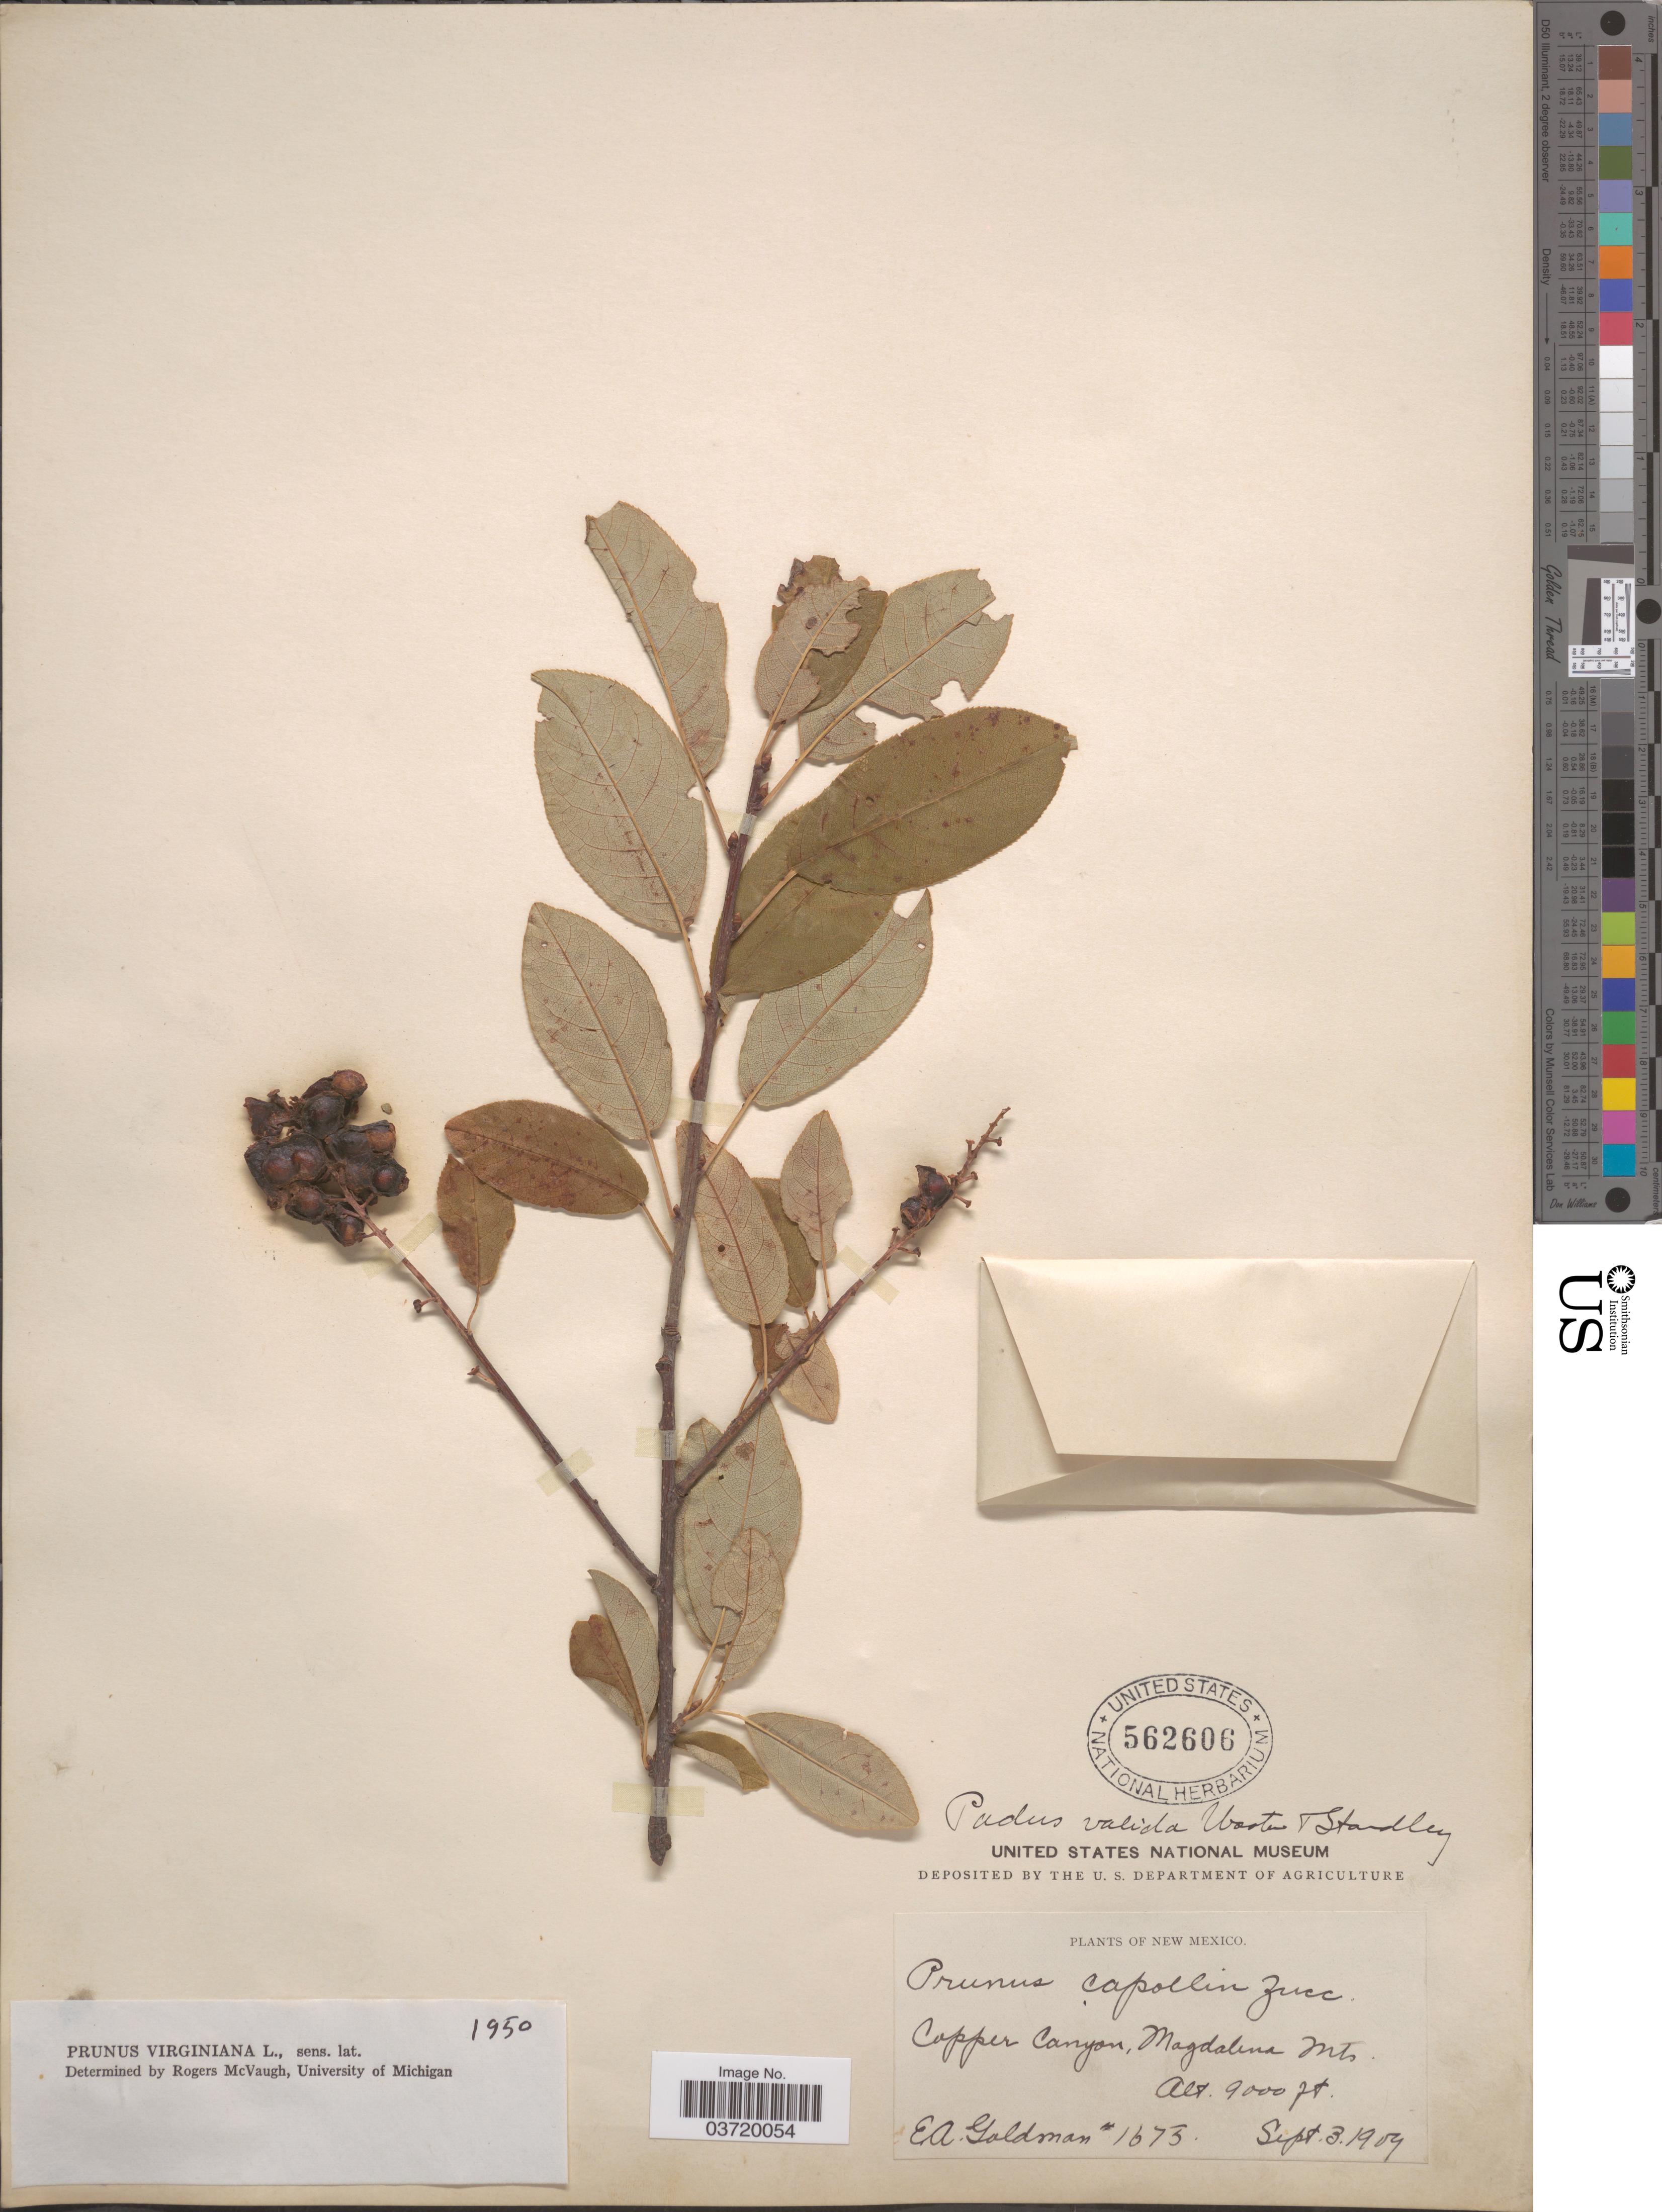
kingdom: Plantae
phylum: Tracheophyta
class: Magnoliopsida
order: Rosales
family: Rosaceae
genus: Prunus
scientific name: Prunus virginiana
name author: L.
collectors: E. A. Goldman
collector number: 1675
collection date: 1909-09-03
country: United States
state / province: New Mexico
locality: Copper Canyon, Magdalena Mts.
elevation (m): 2743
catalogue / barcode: US 562606